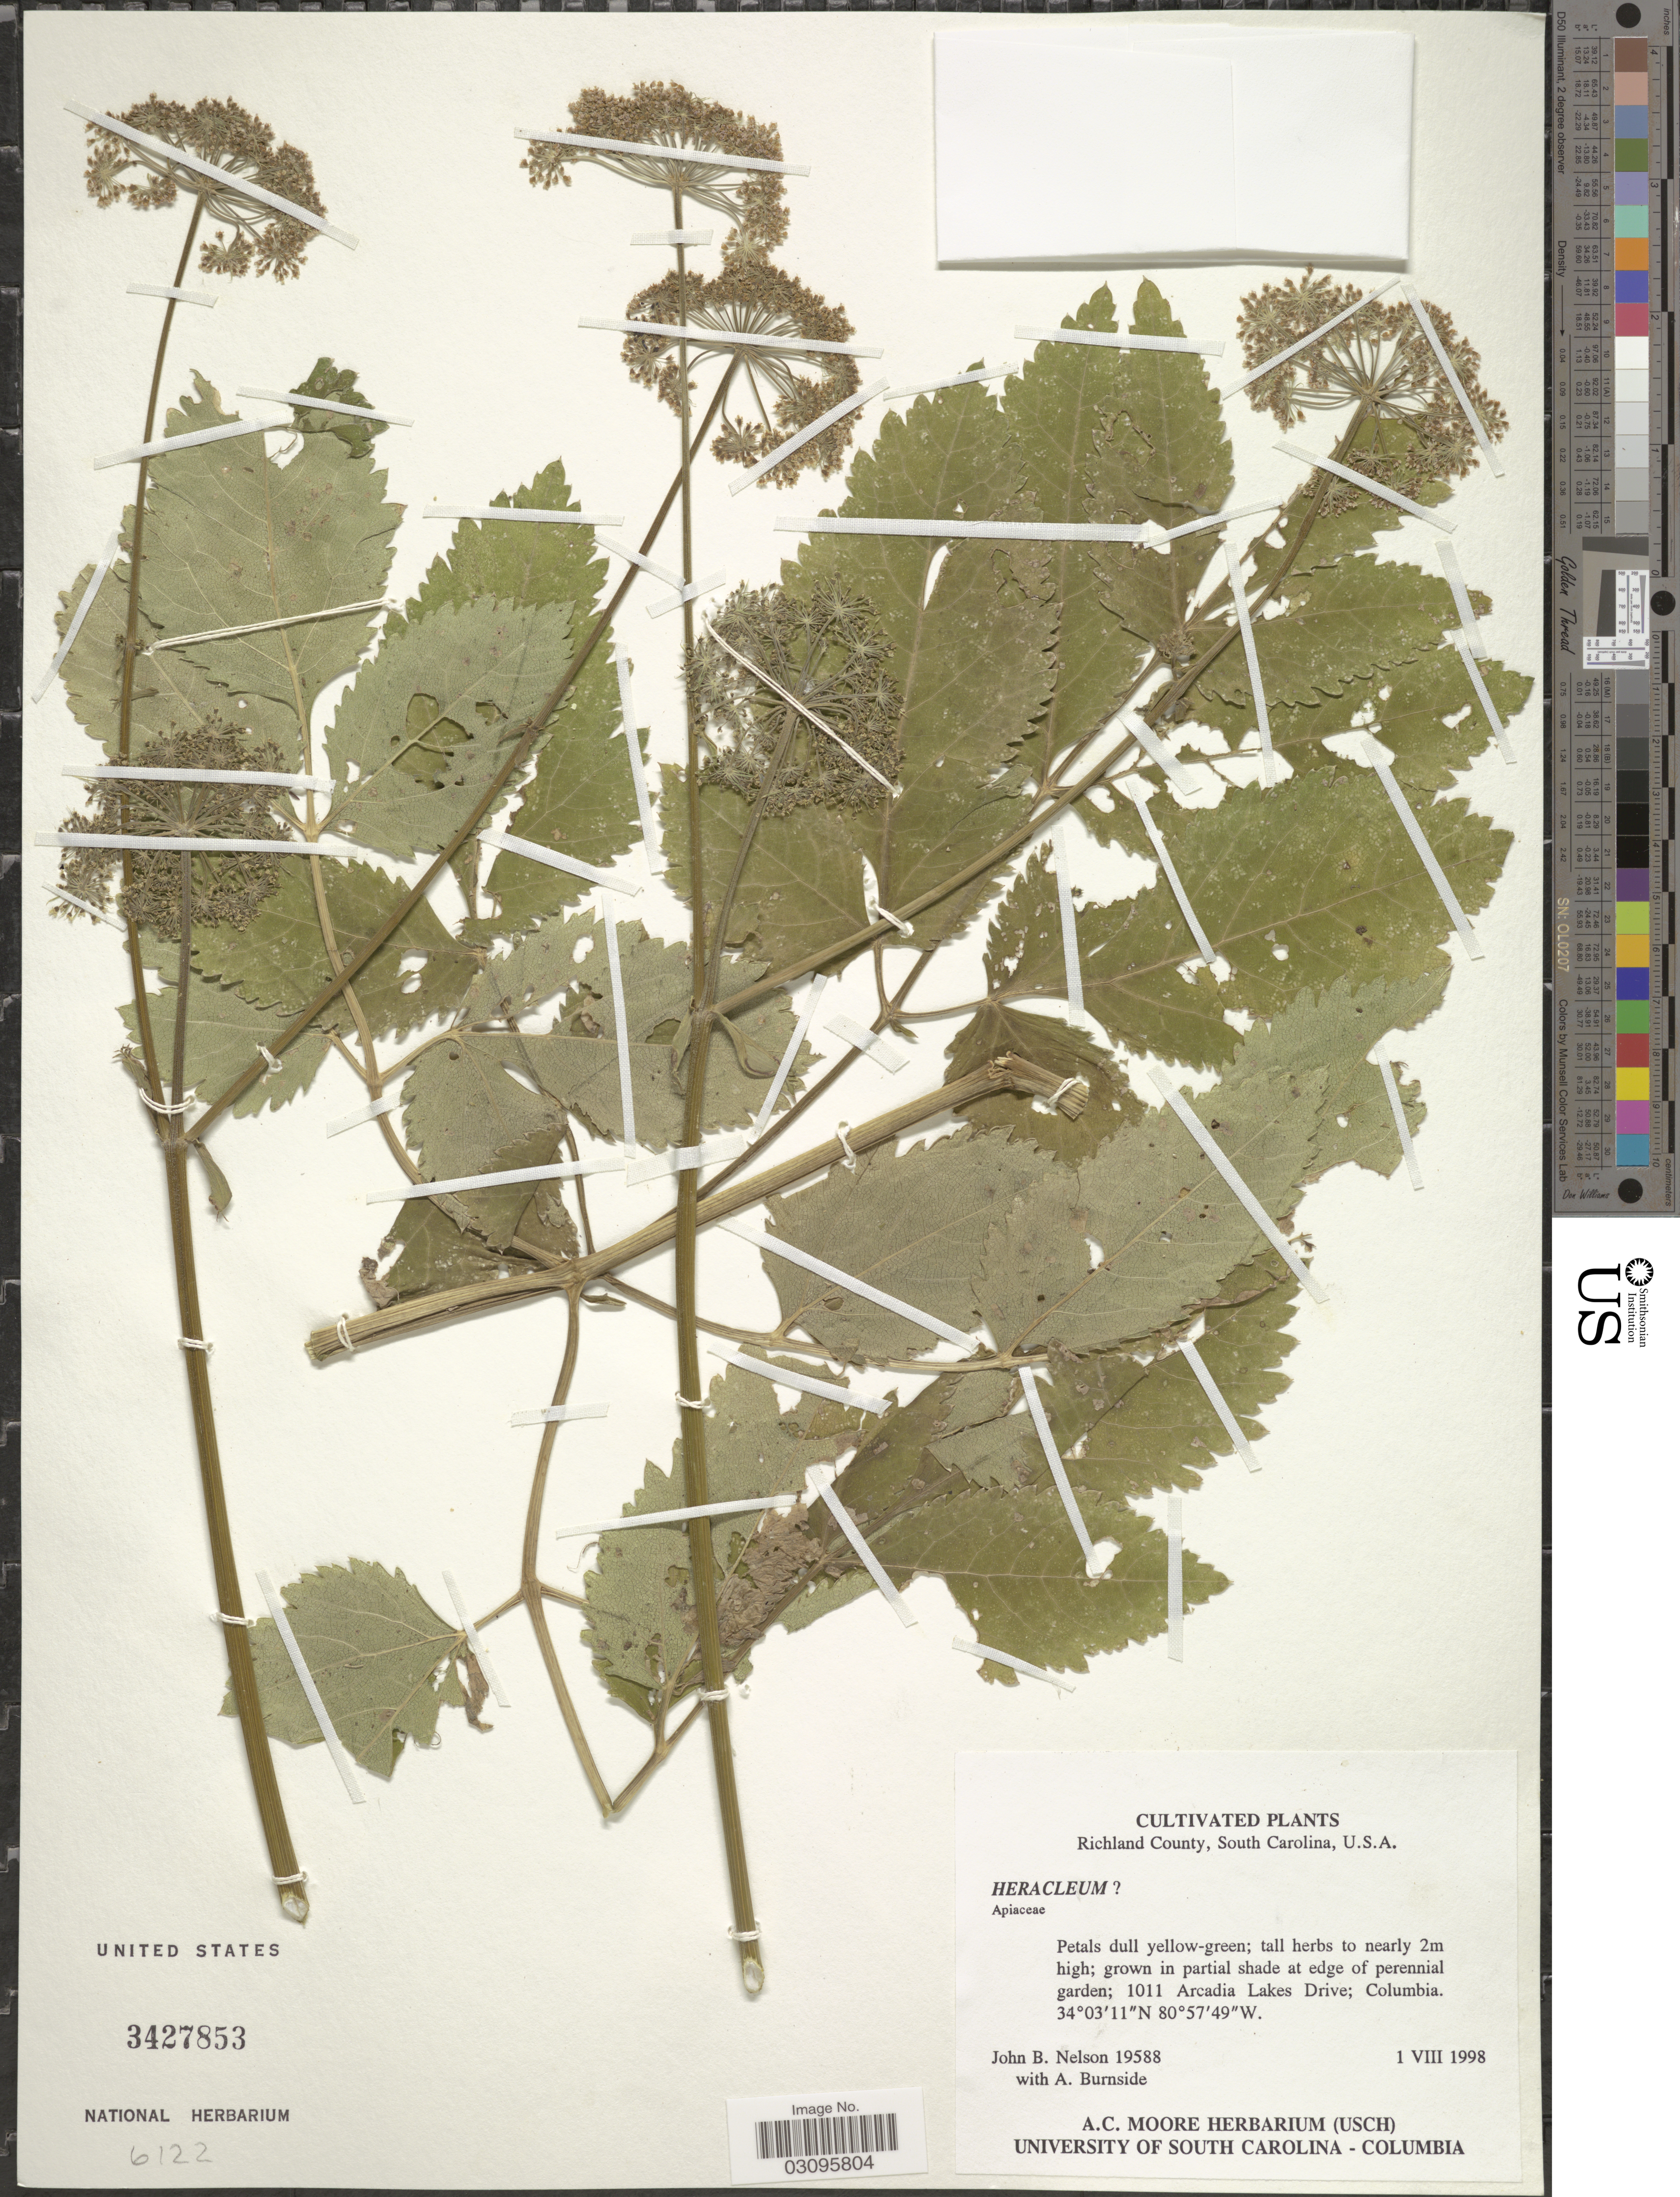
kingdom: Plantae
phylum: Tracheophyta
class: Magnoliopsida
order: Apiales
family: Apiaceae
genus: Heracleum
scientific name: Heracleum sp.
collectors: J. B. Nelson & A. Burnside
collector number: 19588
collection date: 1998-08-01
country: United States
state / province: South Carolina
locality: Richland County, U.S.A. 1011 Arcadia Lakes Drive; Columbia.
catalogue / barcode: US 3427853